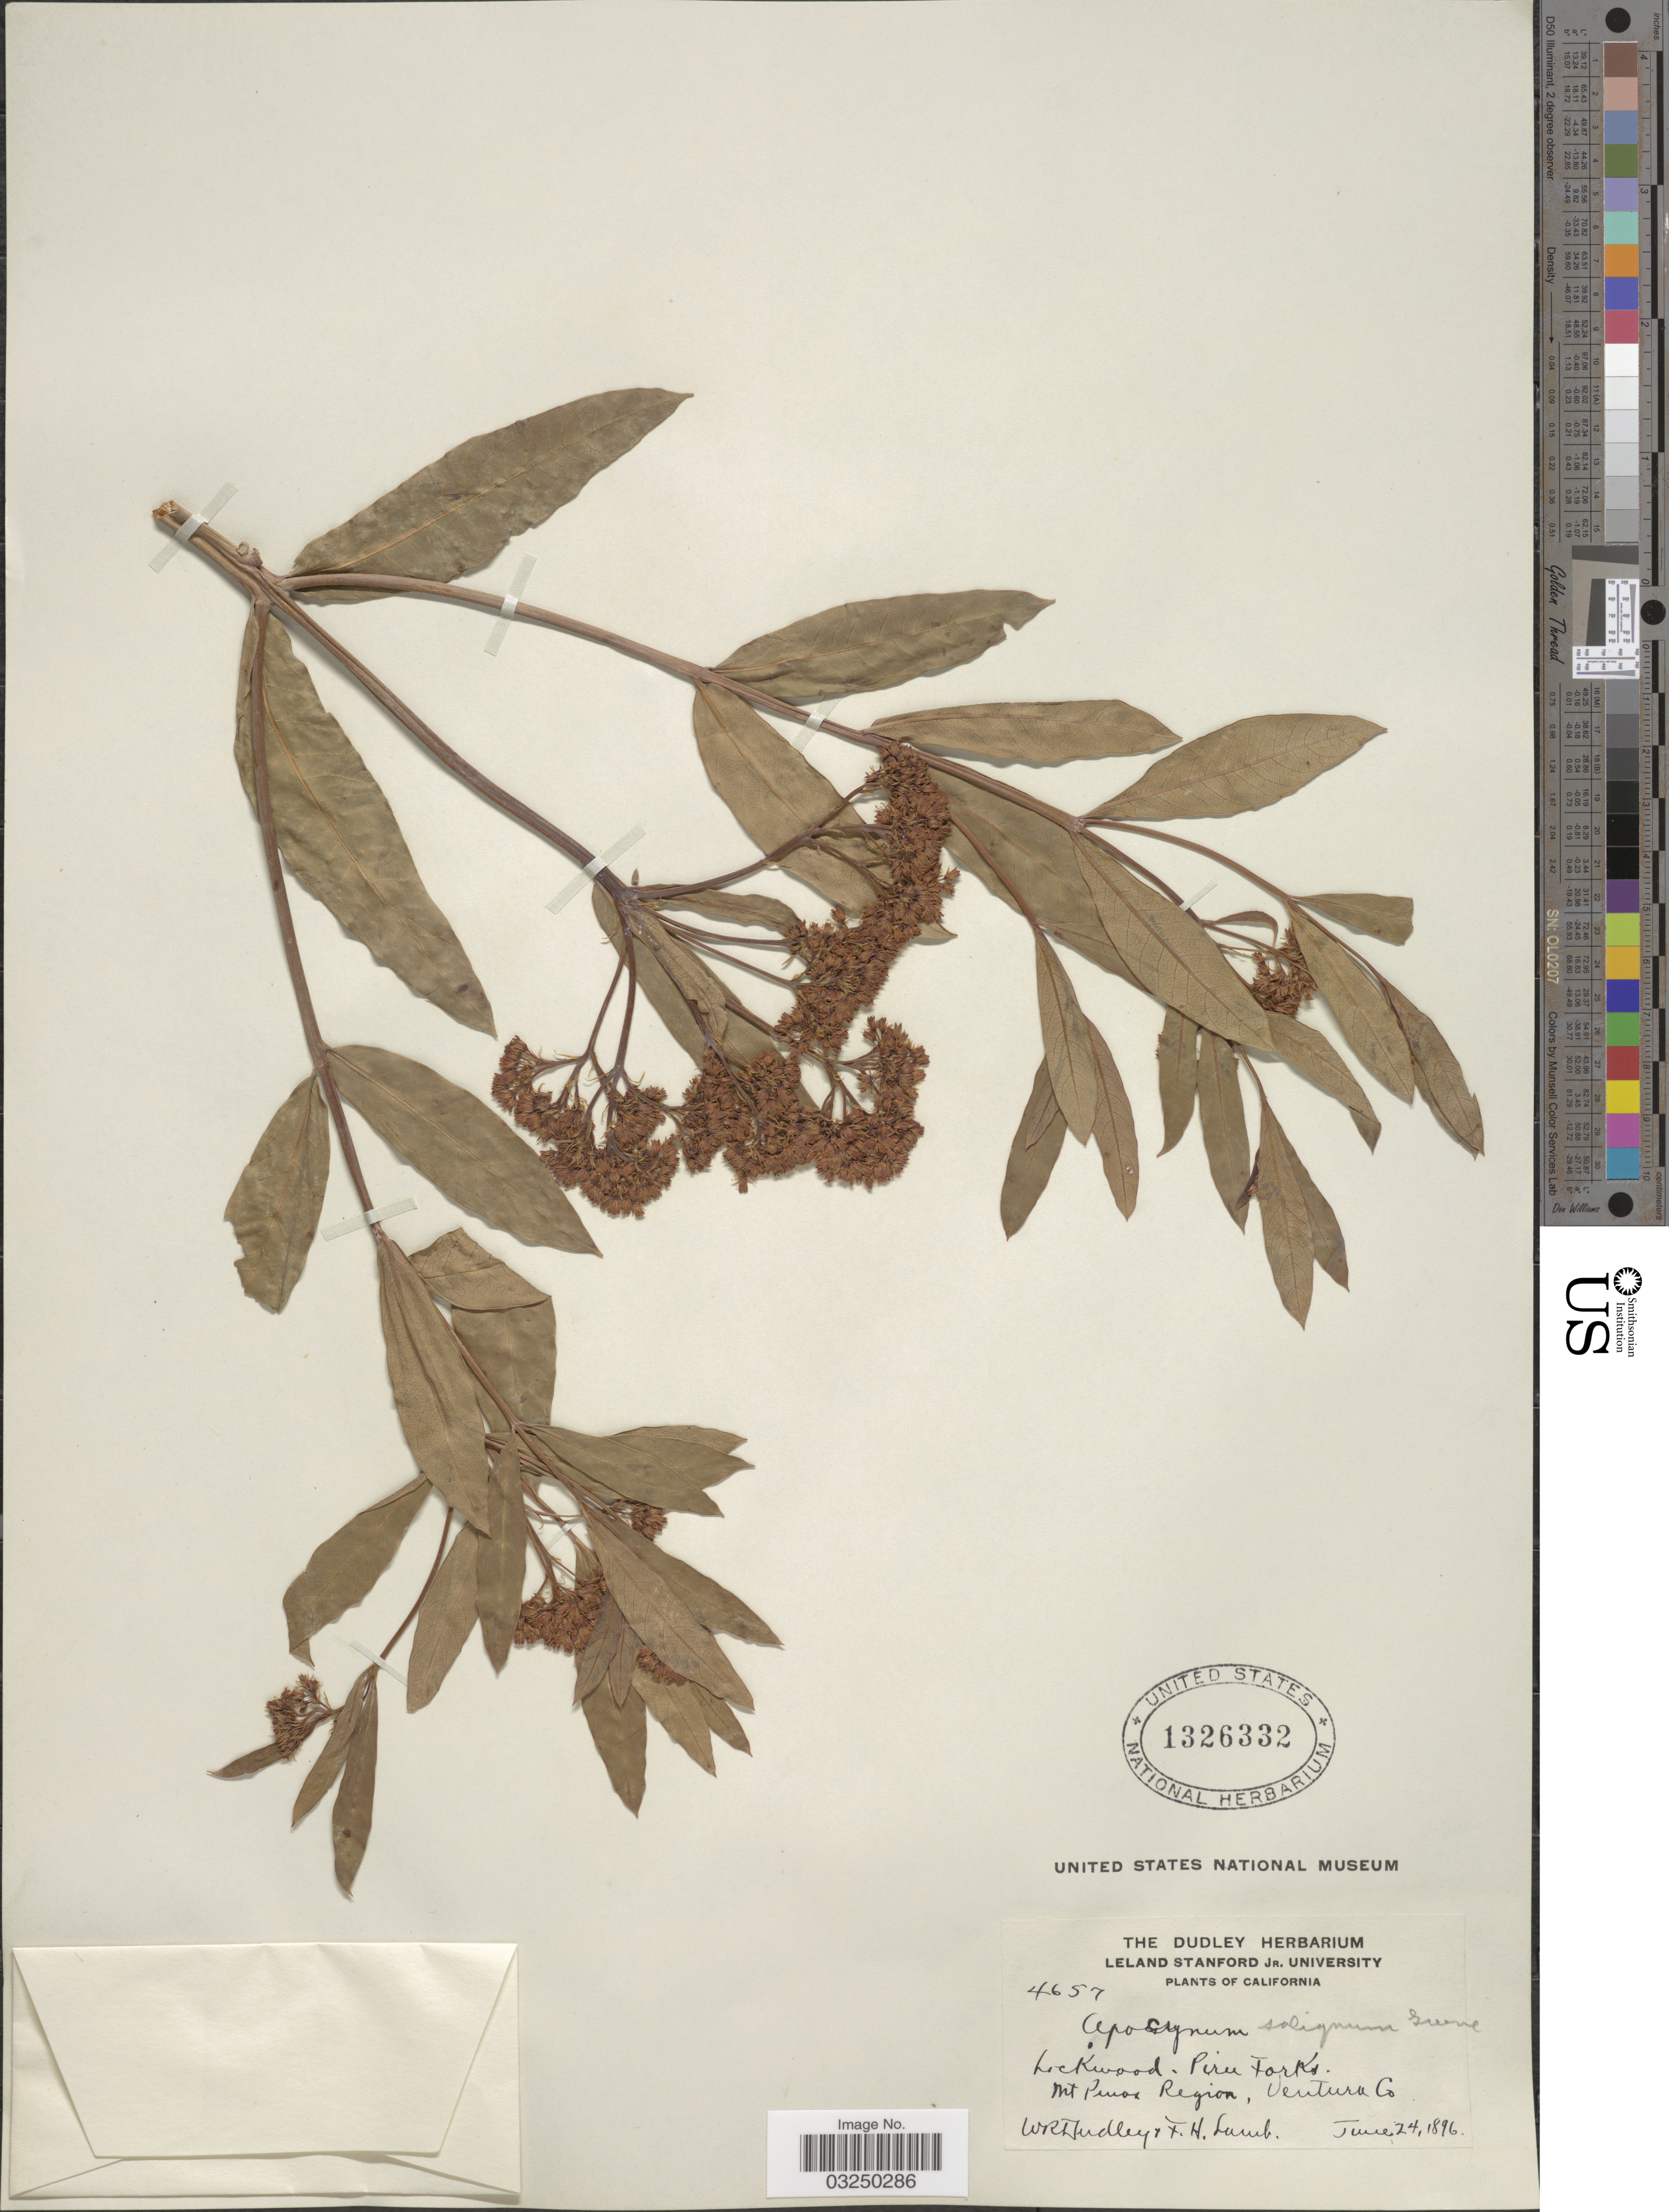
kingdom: Plantae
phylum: Tracheophyta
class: Magnoliopsida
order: Gentianales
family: Apocynaceae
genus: Apocynum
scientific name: Apocynum sp.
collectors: W. Dudley & F. H. Lamb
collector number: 4657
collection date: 1896-06-24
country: United States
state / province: California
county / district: Ventura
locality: Lickwood, Piru Forks. Mt. Pinos Region, Ventura Co.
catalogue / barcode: US 1326332